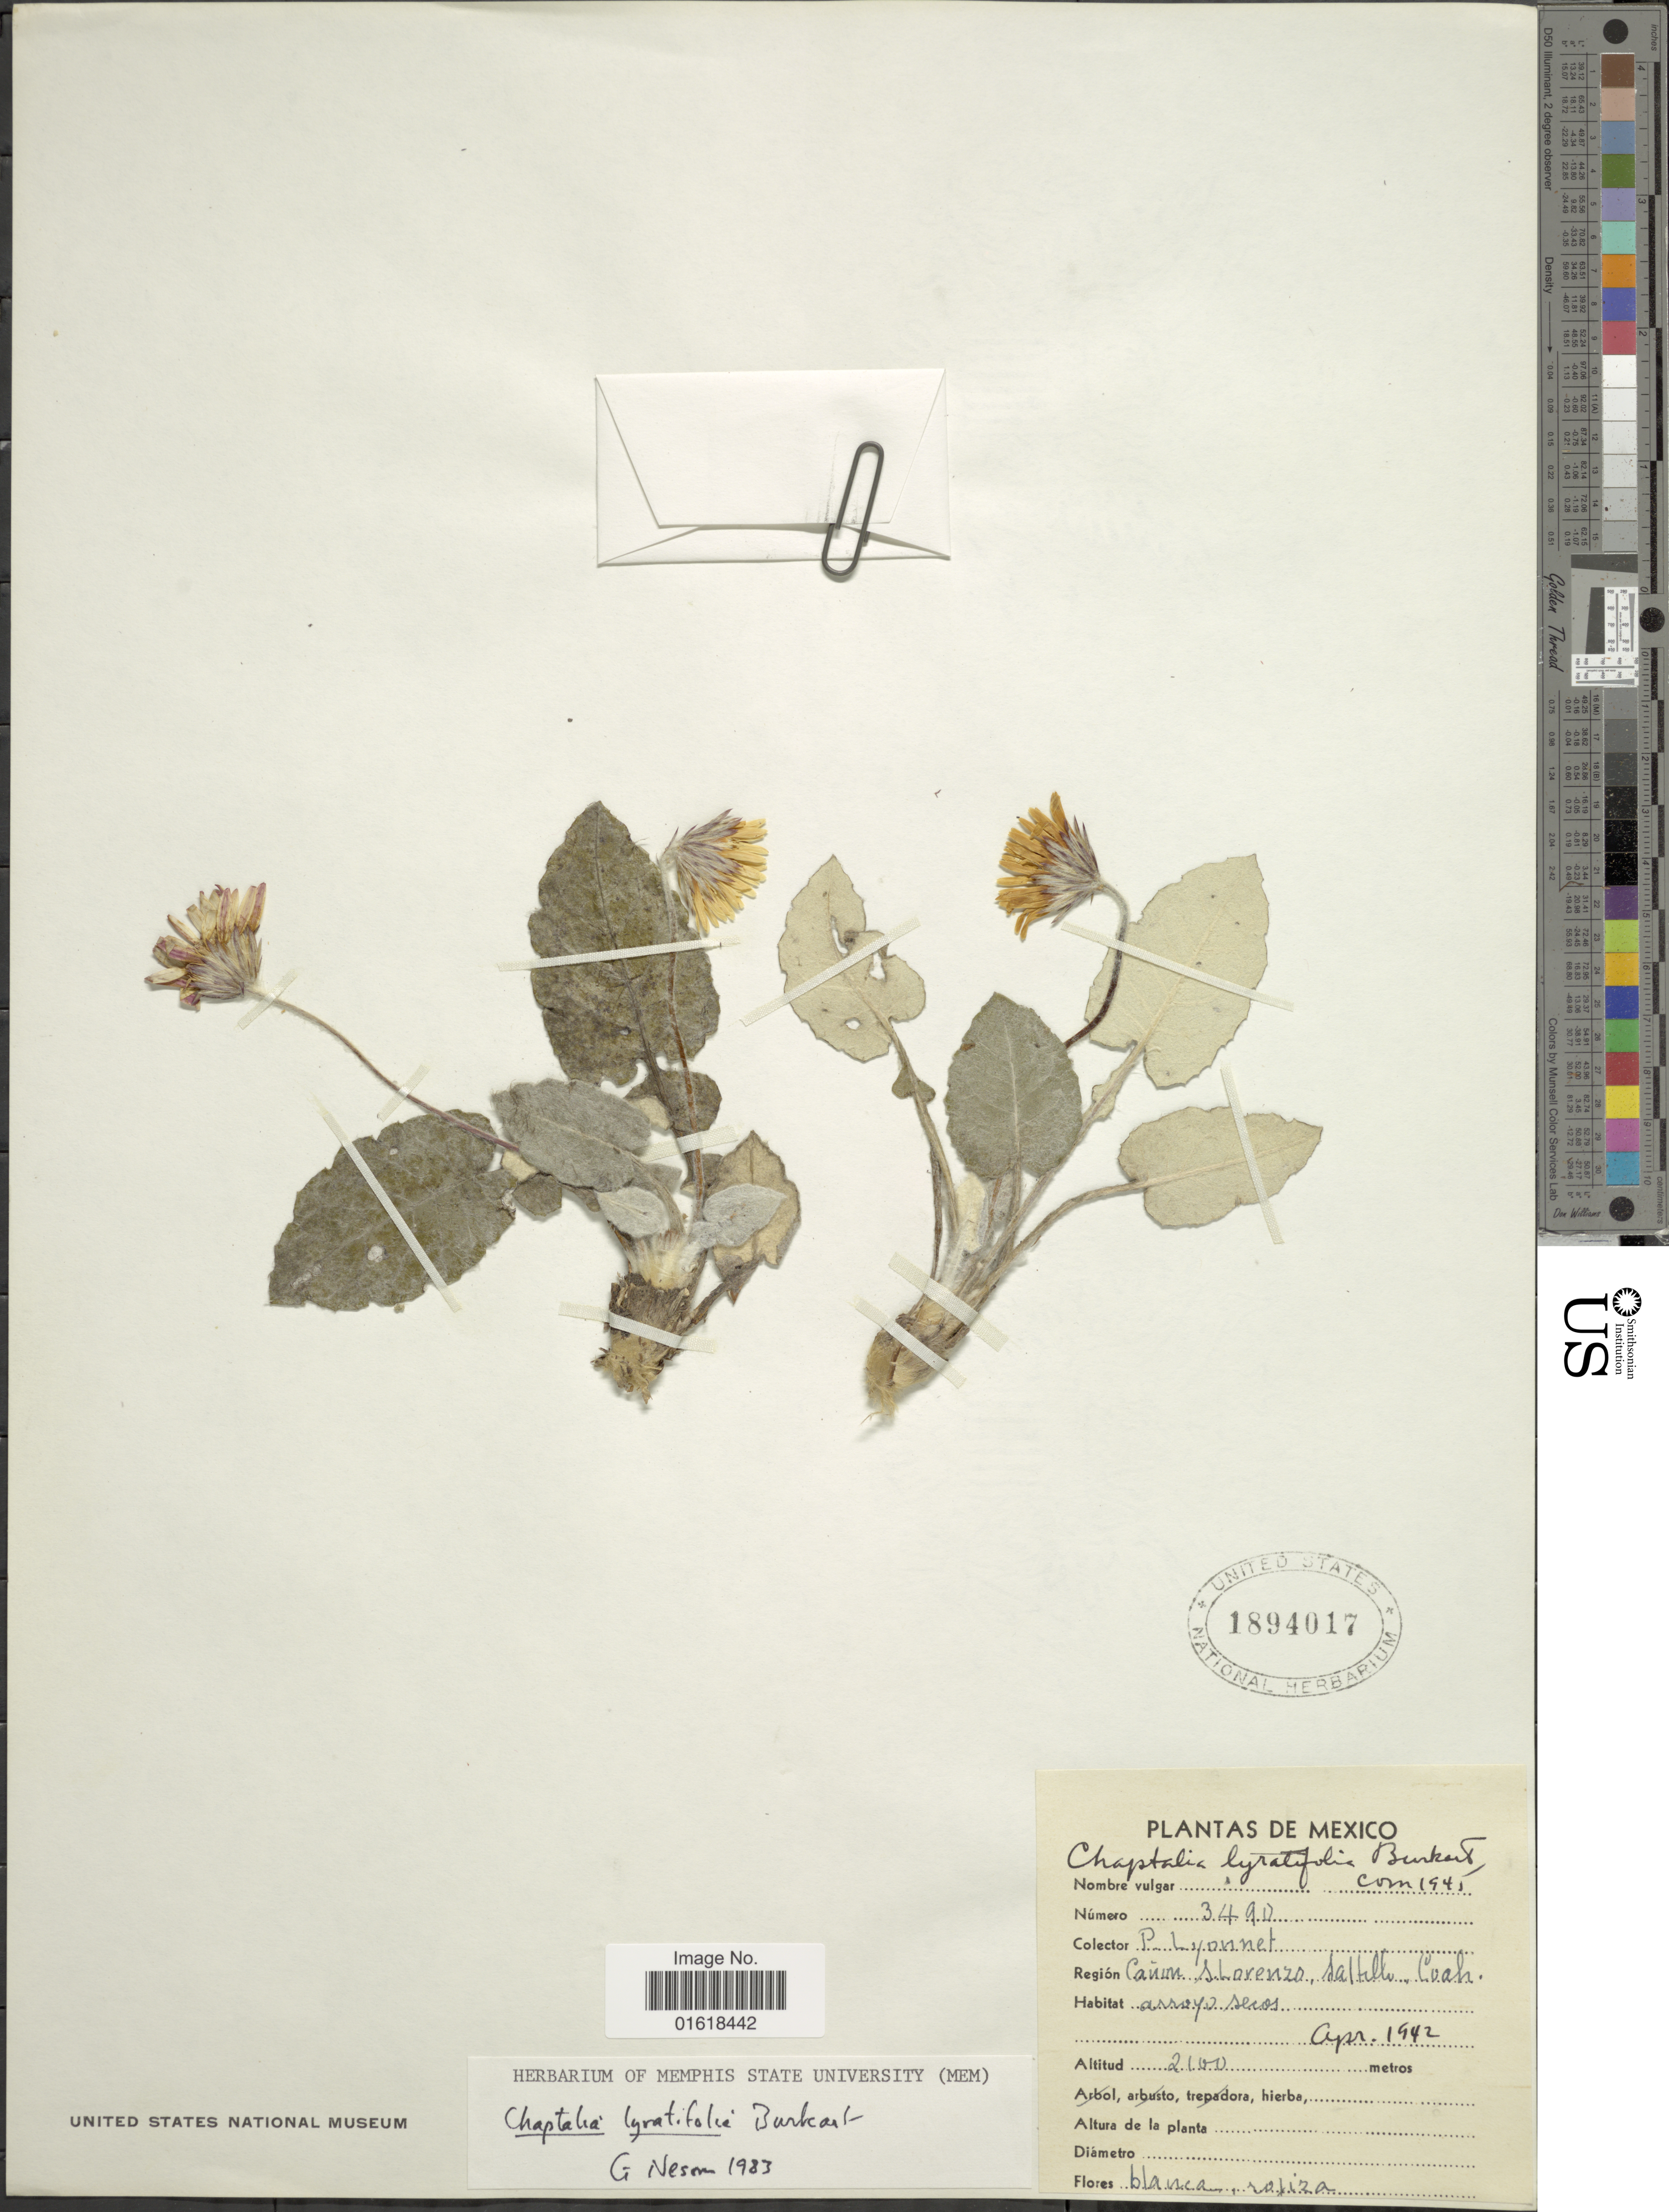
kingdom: Plantae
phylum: Tracheophyta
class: Magnoliopsida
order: Asterales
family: Asteraceae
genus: Chaptalia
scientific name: Chaptalia lyratifolia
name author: Burkart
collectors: P. Lyonnet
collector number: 3490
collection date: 1942-04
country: Mexico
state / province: Coahuila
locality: Canon S. Lorenzo, Saltillo, Coah.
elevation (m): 2100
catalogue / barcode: US 1894017